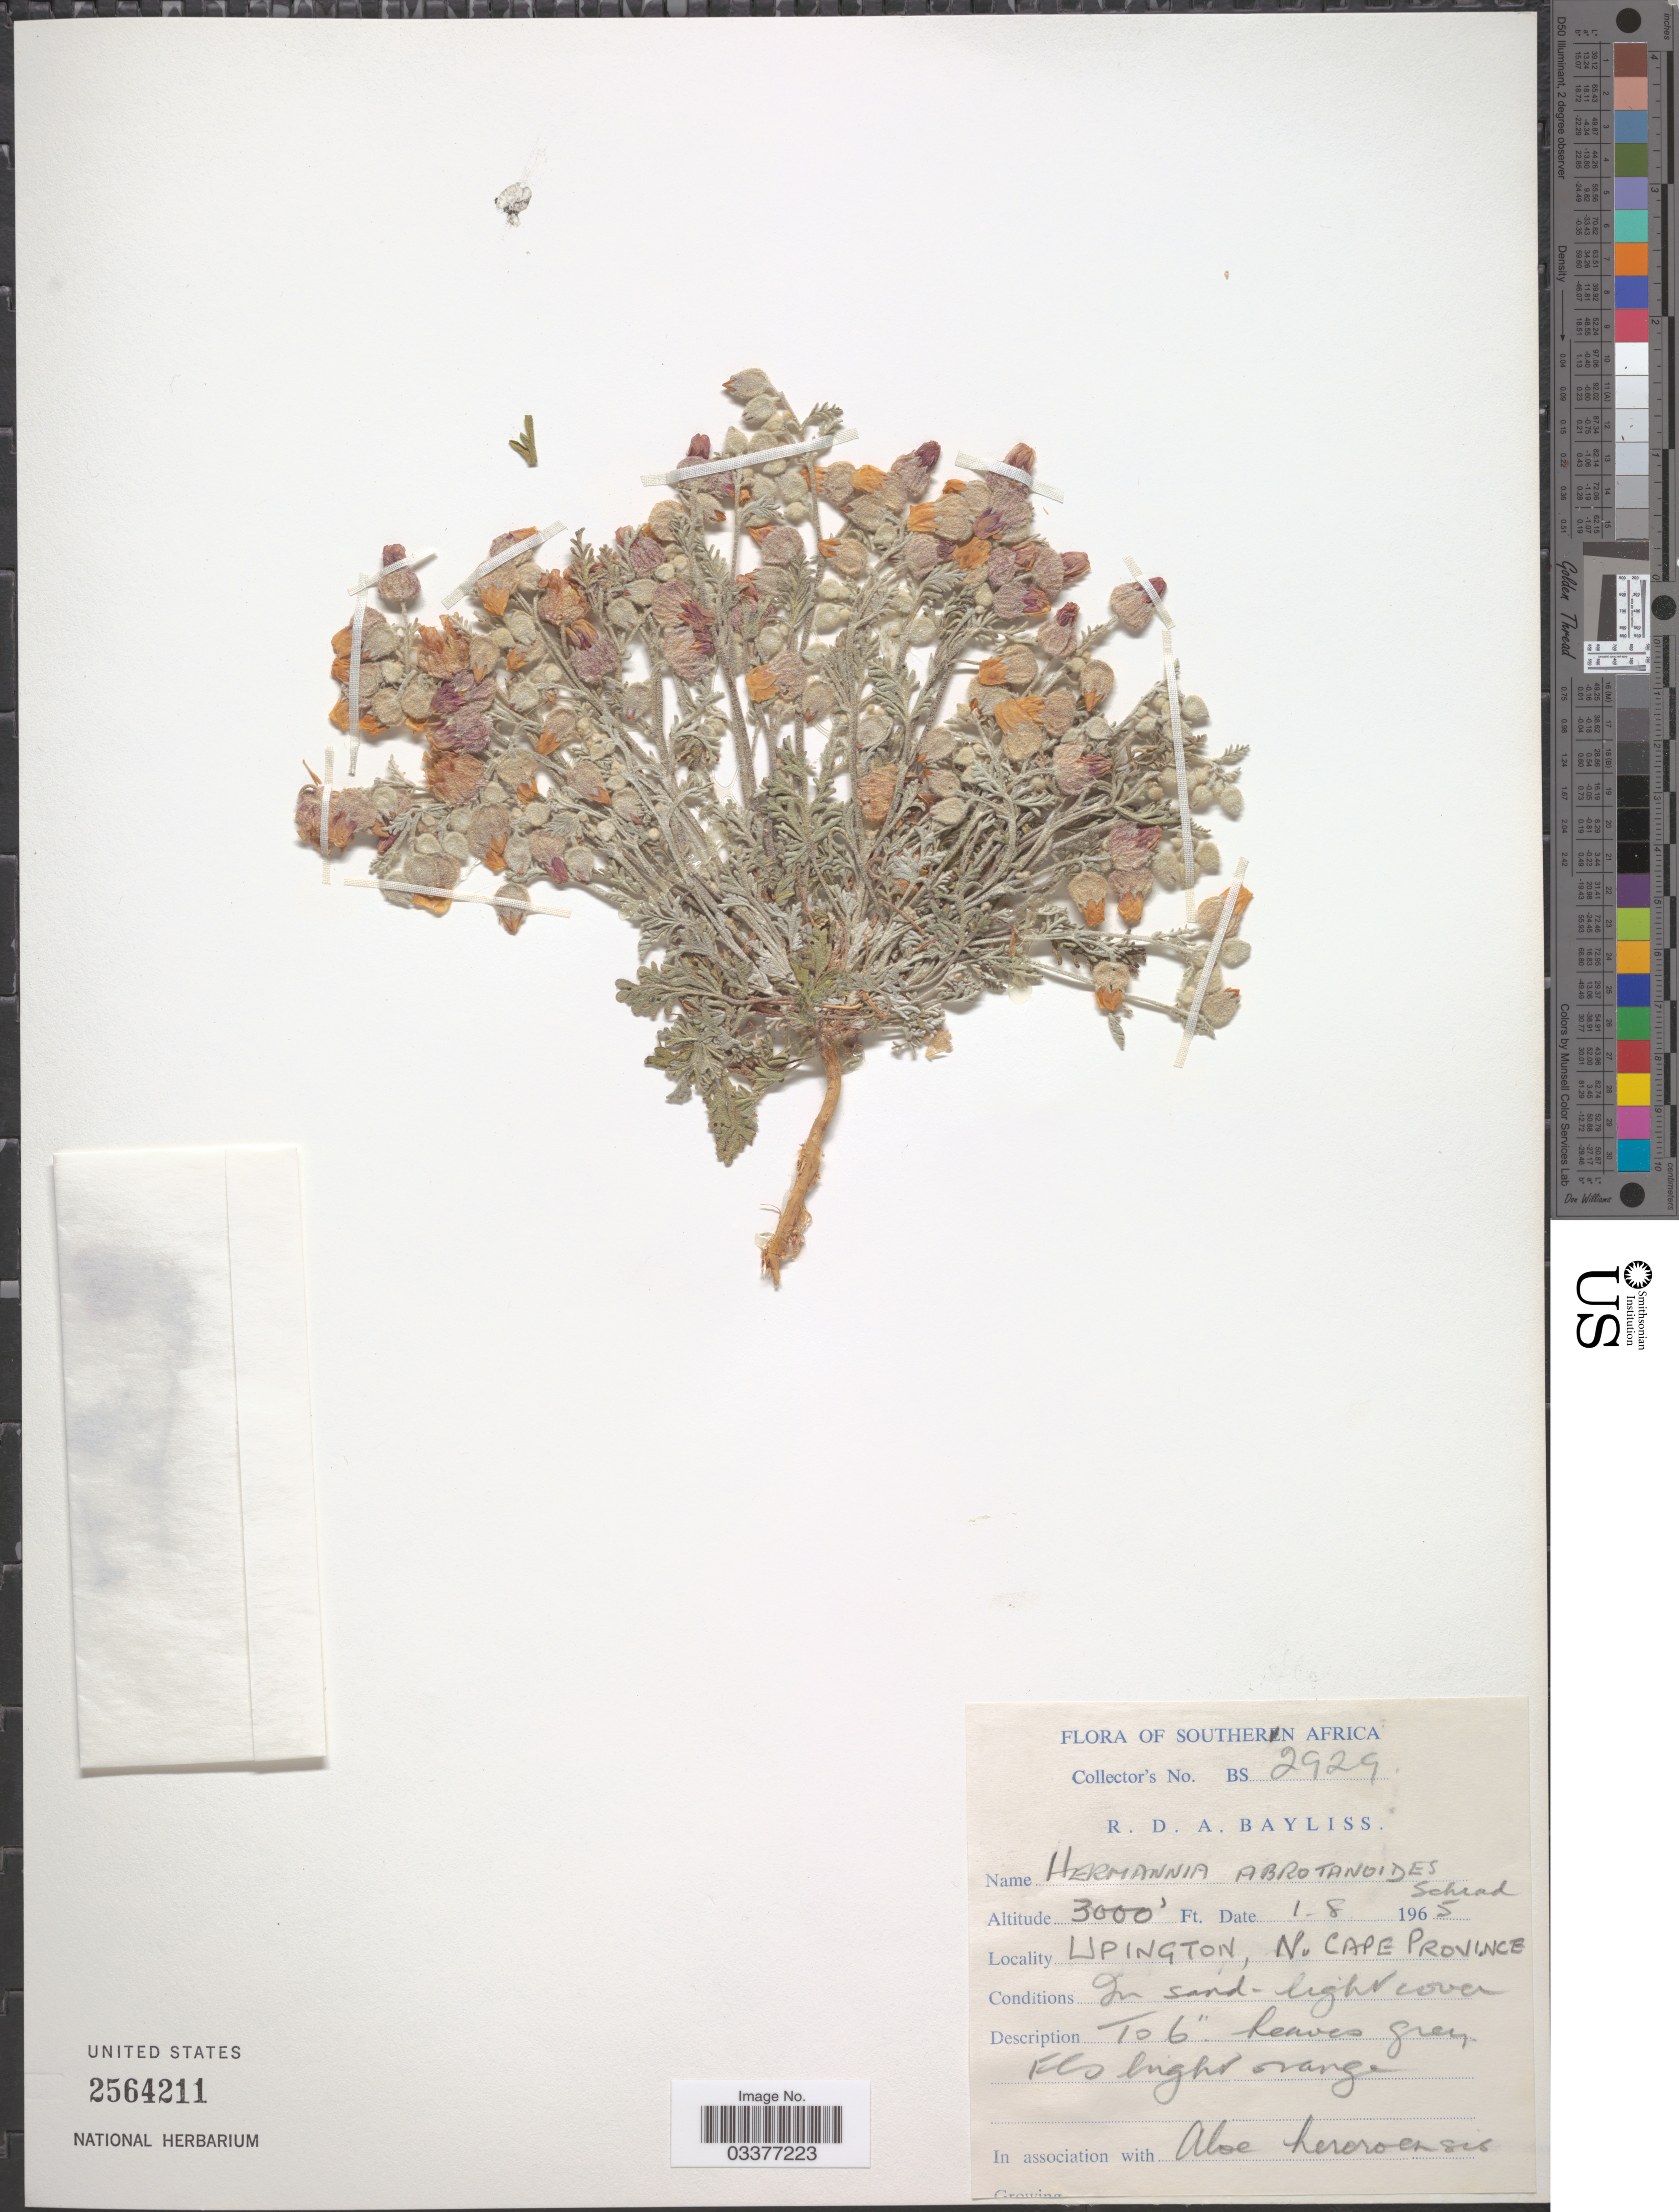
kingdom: Plantae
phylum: Tracheophyta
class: Magnoliopsida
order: Malvales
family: Malvaceae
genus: Hermannia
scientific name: Hermannia abrotanoides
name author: Schrad.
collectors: R. Bayliss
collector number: BS 2929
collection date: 1965-08-01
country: South Africa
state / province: Northern Cape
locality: Southern Africa. Upington, N. Cape Province.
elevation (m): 914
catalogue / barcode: US 2564211